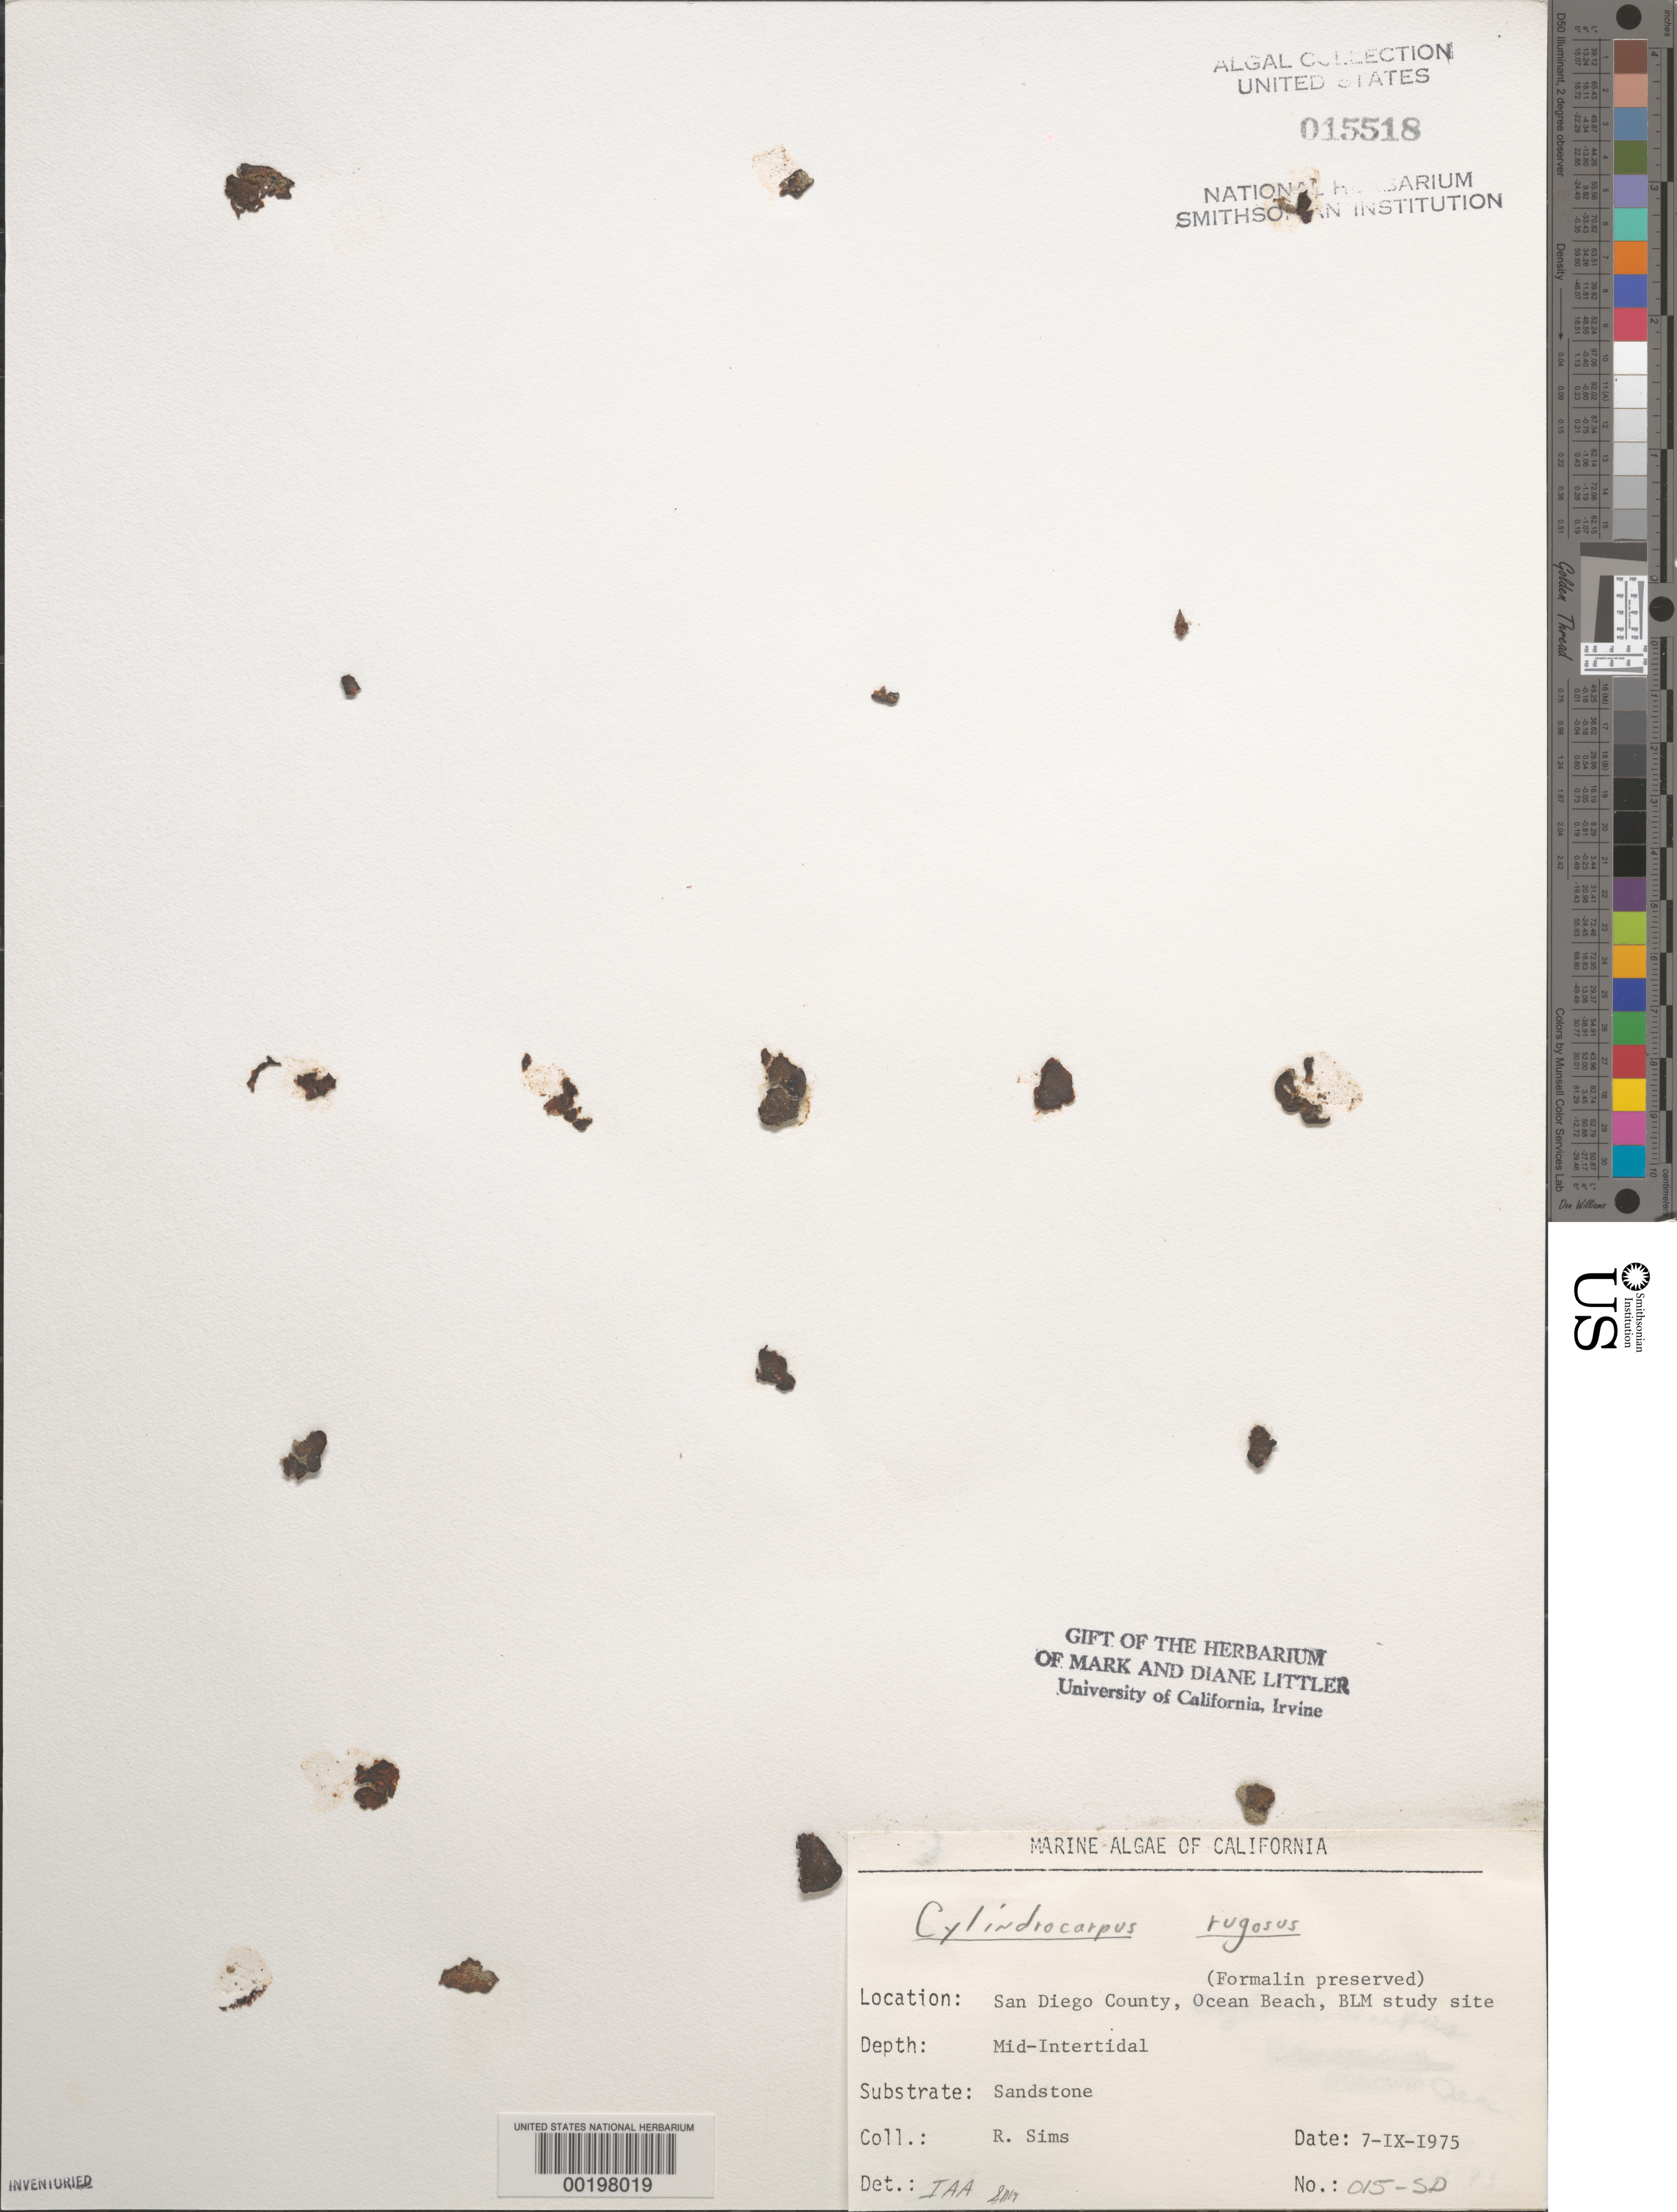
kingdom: Chromista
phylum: Ochrophyta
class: Phaeophyceae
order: Ectocarpales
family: Petrospongiaceae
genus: Petrospongium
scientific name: Petrospongium rugosum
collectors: R. H. Sims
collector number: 015-SD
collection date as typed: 07 Sep 1975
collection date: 1975-09-07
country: United States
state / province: California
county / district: San Diego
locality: Ocean Beach, end of Del Monte Street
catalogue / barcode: US 15518